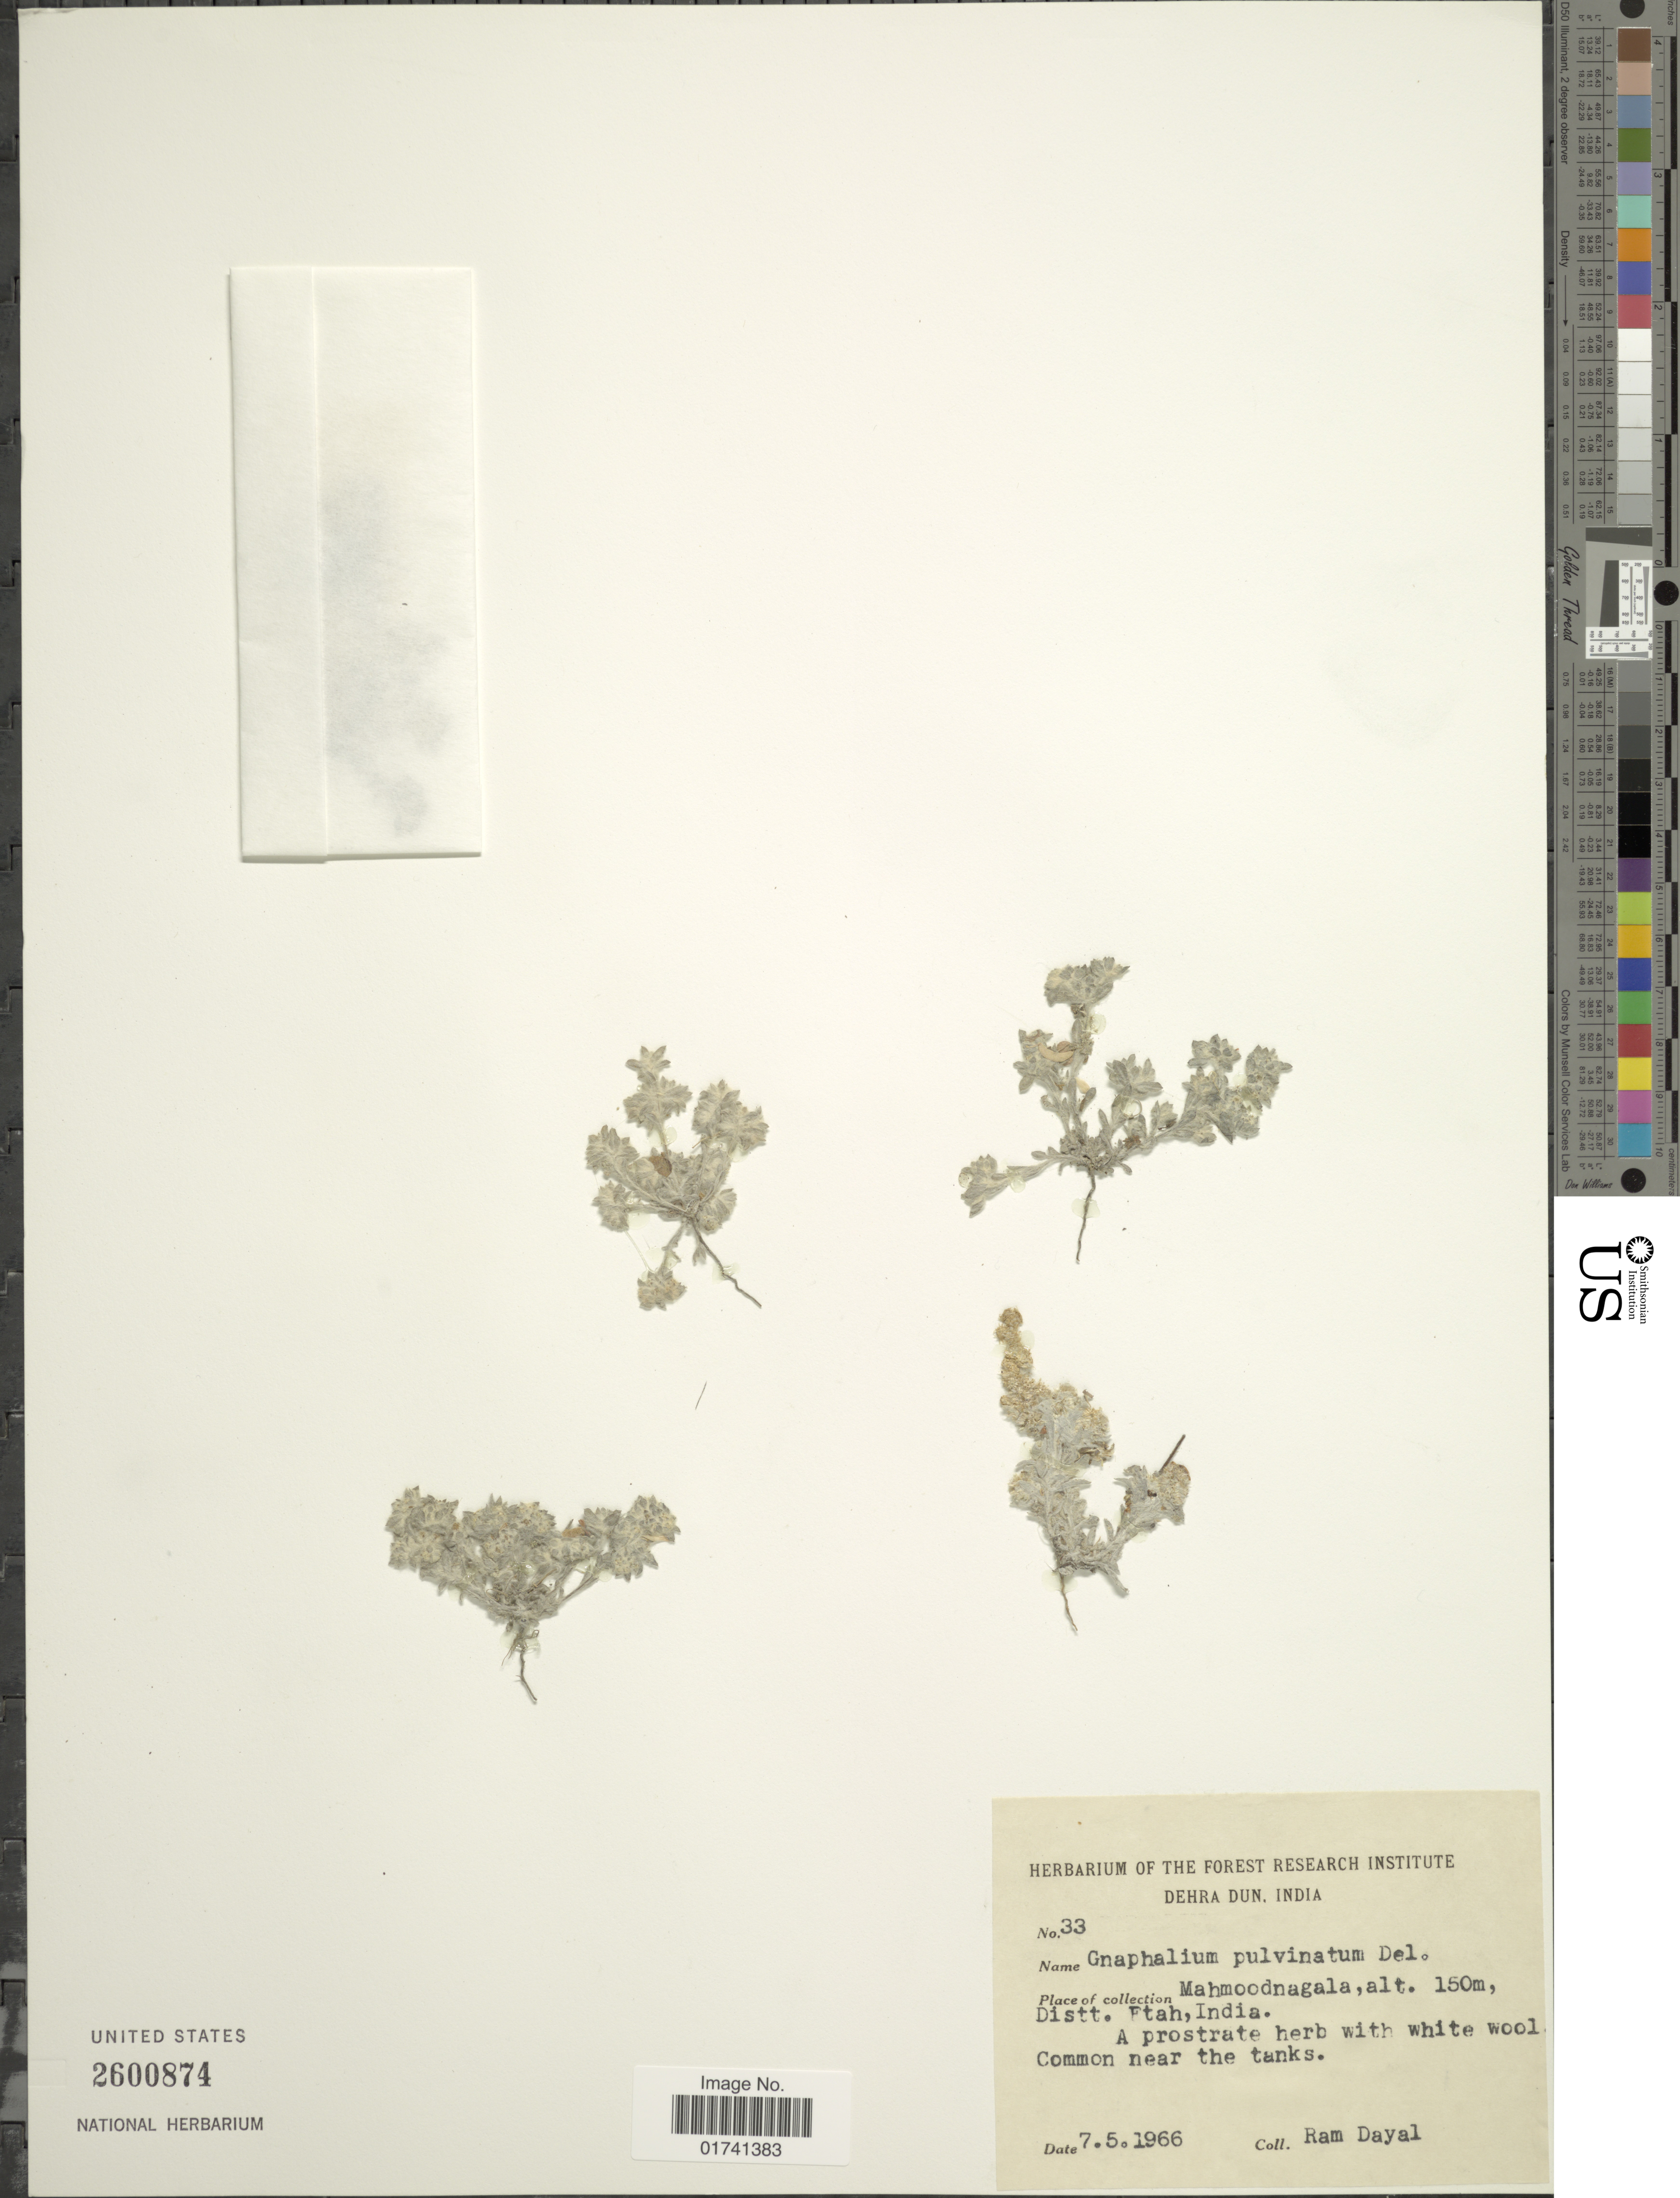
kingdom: Plantae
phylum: Tracheophyta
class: Magnoliopsida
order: Asterales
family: Asteraceae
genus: Gnomophalium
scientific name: Gnomophalium pulvinatum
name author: (Delile) Greuter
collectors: R. Dayal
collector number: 33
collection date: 1966-05-07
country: India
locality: Mahmoodnagala, Distt. Etah.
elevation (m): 150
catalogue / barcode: US 2600874